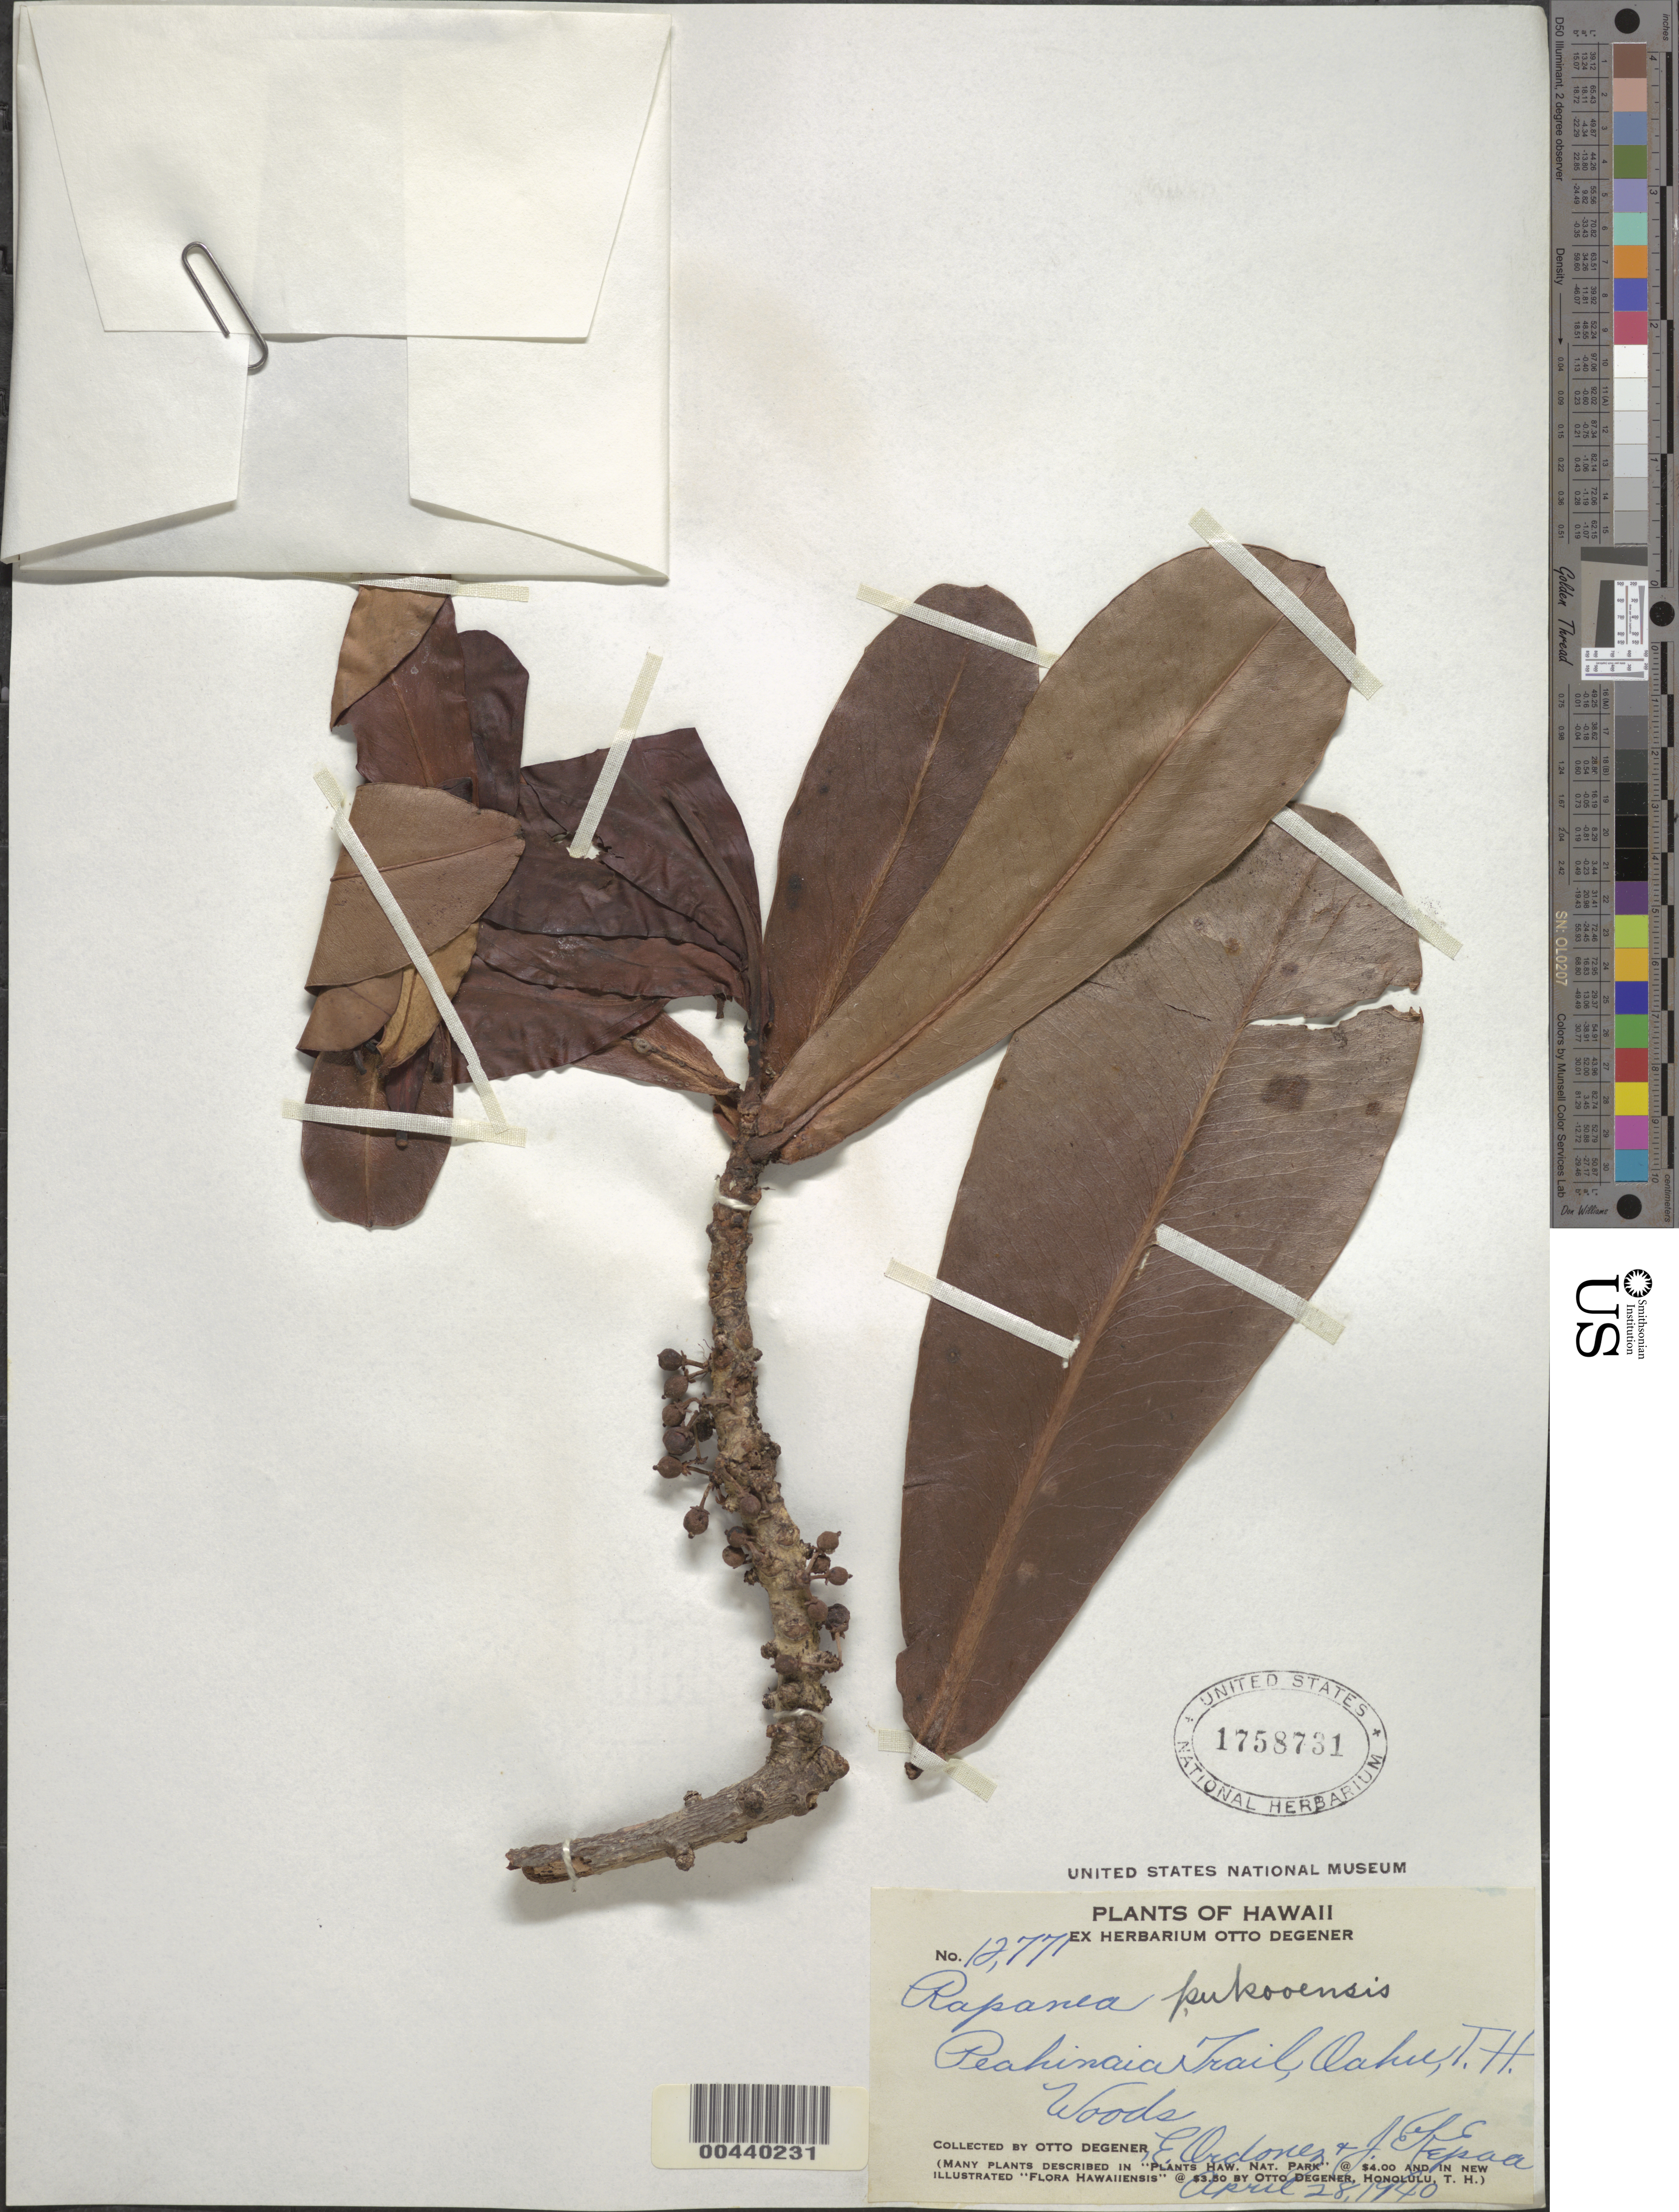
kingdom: Plantae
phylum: Tracheophyta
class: Magnoliopsida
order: Ericales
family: Primulaceae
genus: Myrsine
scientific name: Myrsine pukooensis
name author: (H. Lév.) Hosaka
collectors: O. Degener, E. Ordonez & J. Kepaa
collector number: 12771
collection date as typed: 28 Apr 1940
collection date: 1940-04-28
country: United States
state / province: Hawaii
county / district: Honolulu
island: Oahu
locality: Peahinaia Trail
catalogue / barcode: US 1758731